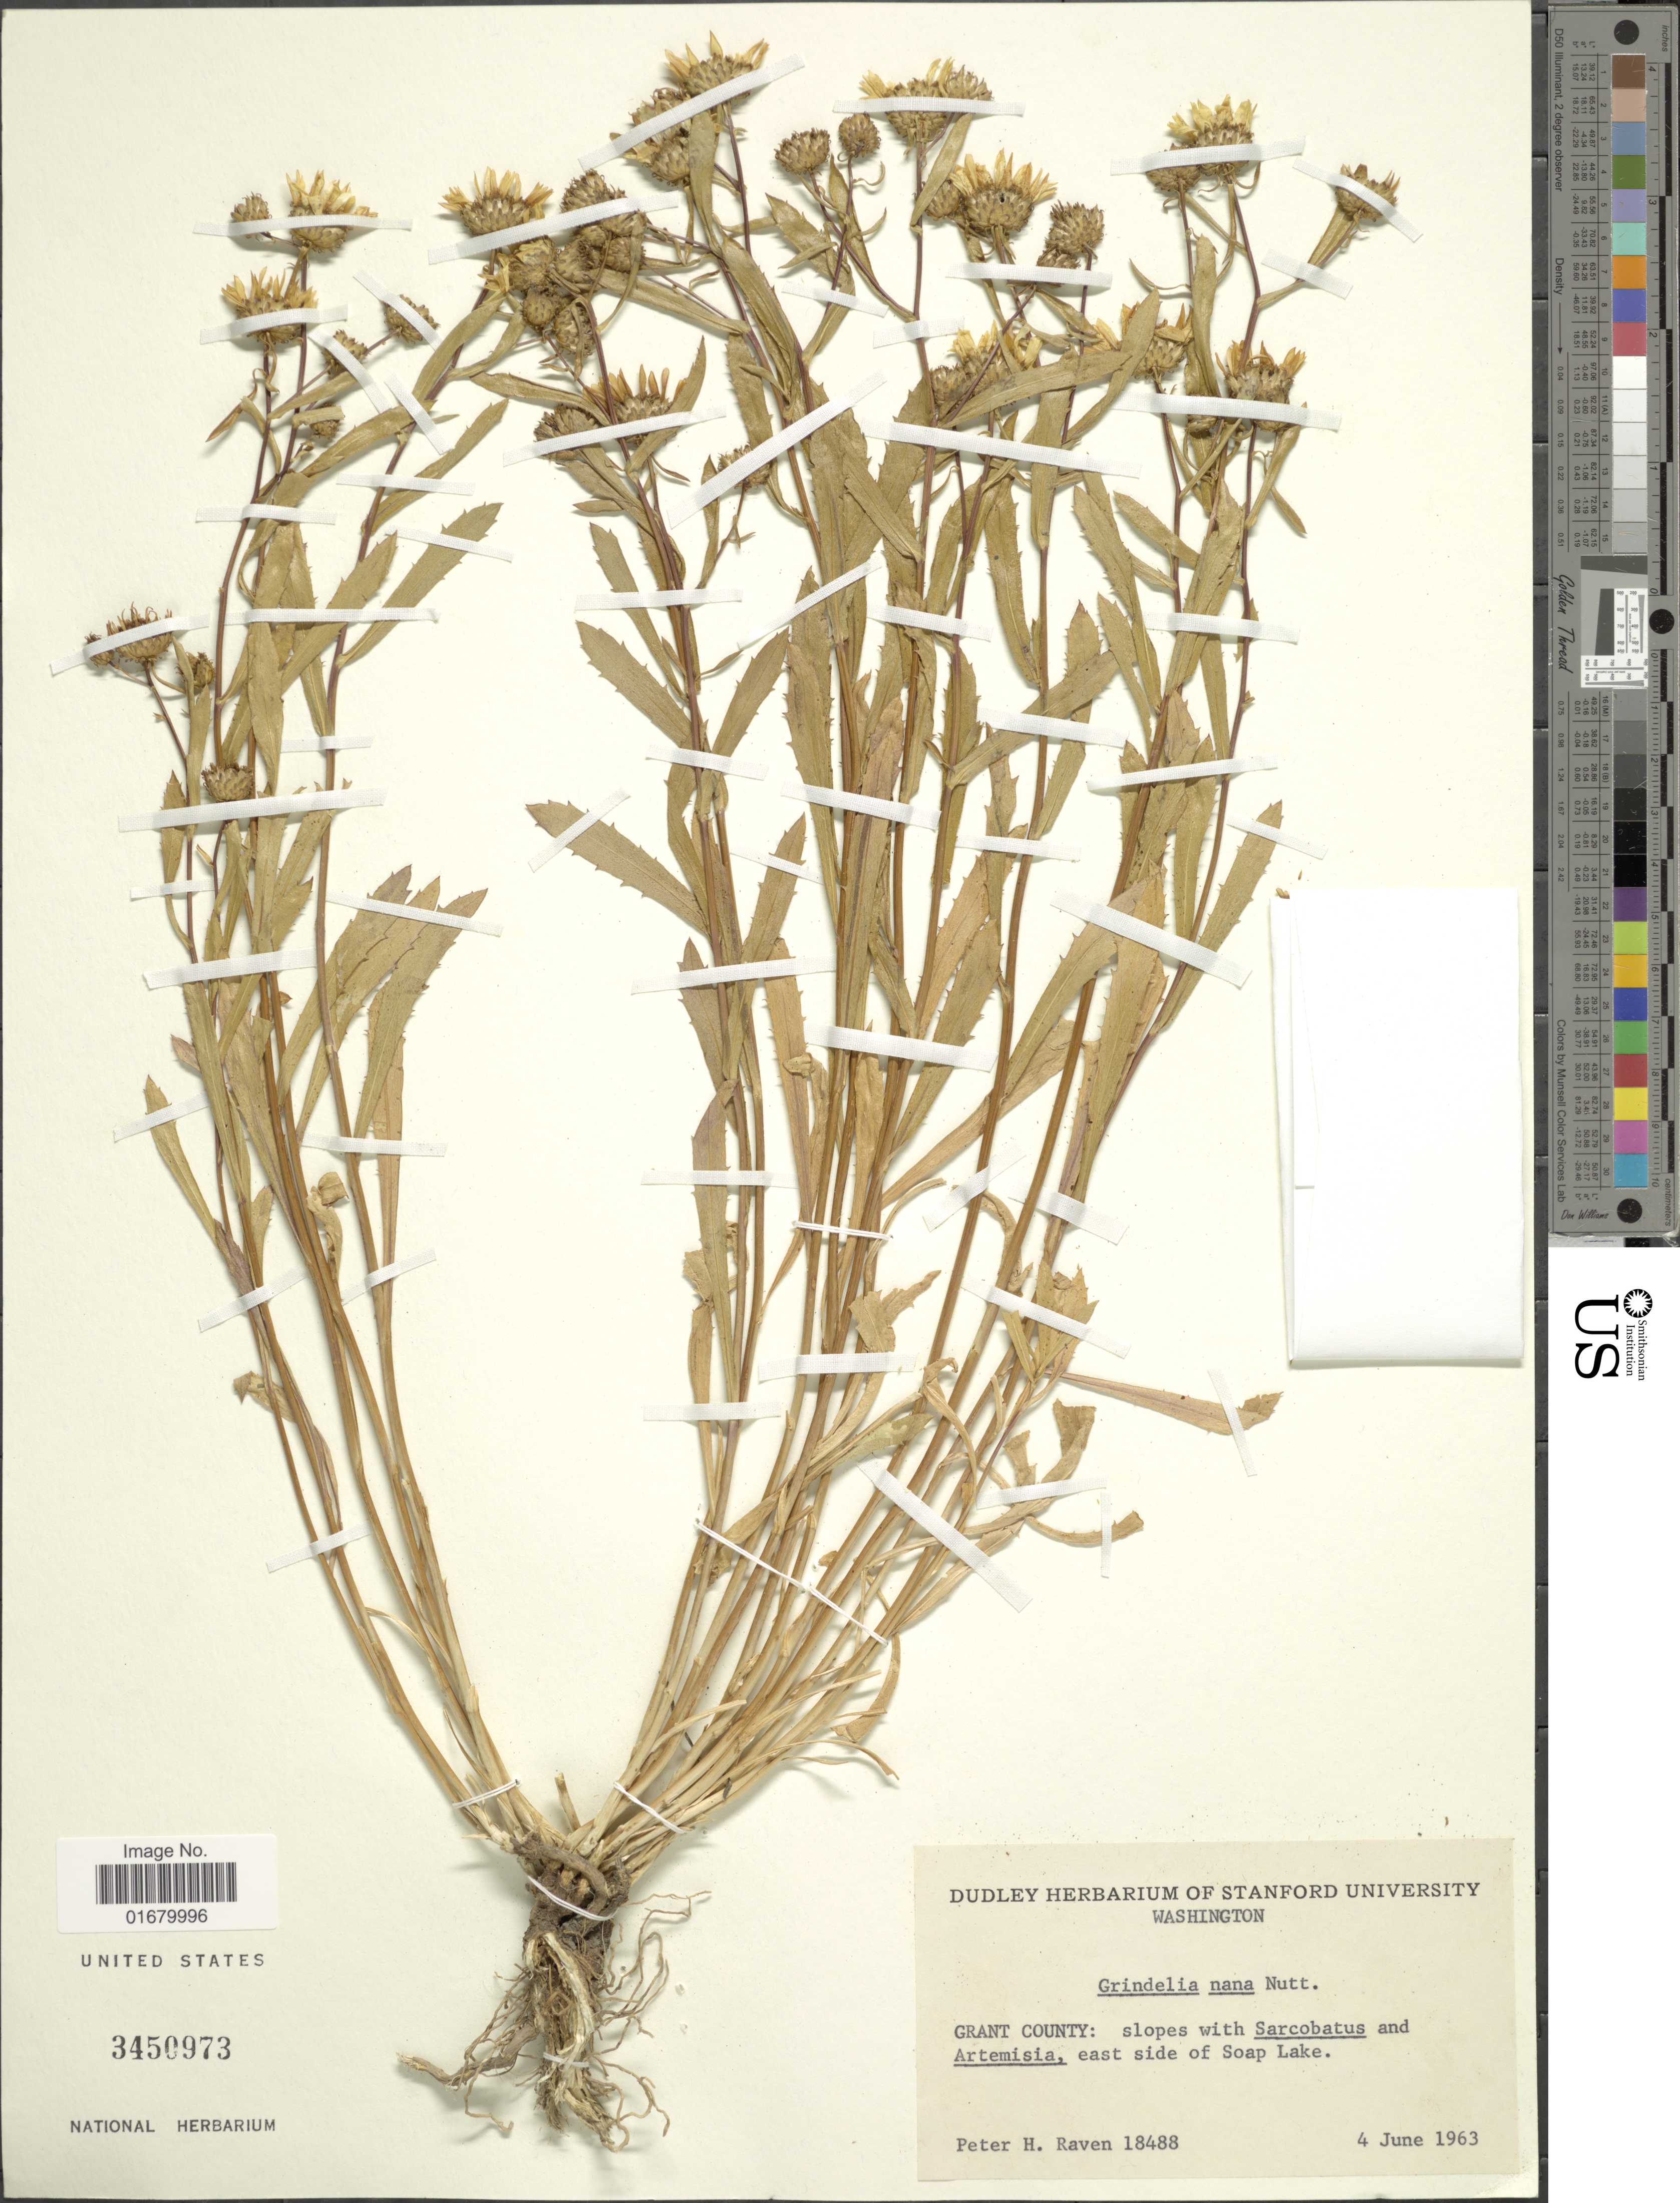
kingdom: Plantae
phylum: Tracheophyta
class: Magnoliopsida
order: Asterales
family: Asteraceae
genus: Grindelia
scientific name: Grindelia nana var. nana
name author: Nutt.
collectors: P. Raven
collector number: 18488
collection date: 1963-06-04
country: United States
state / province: Washington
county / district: Grant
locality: Grant County: east side of Soap Lake.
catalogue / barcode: US 3450973